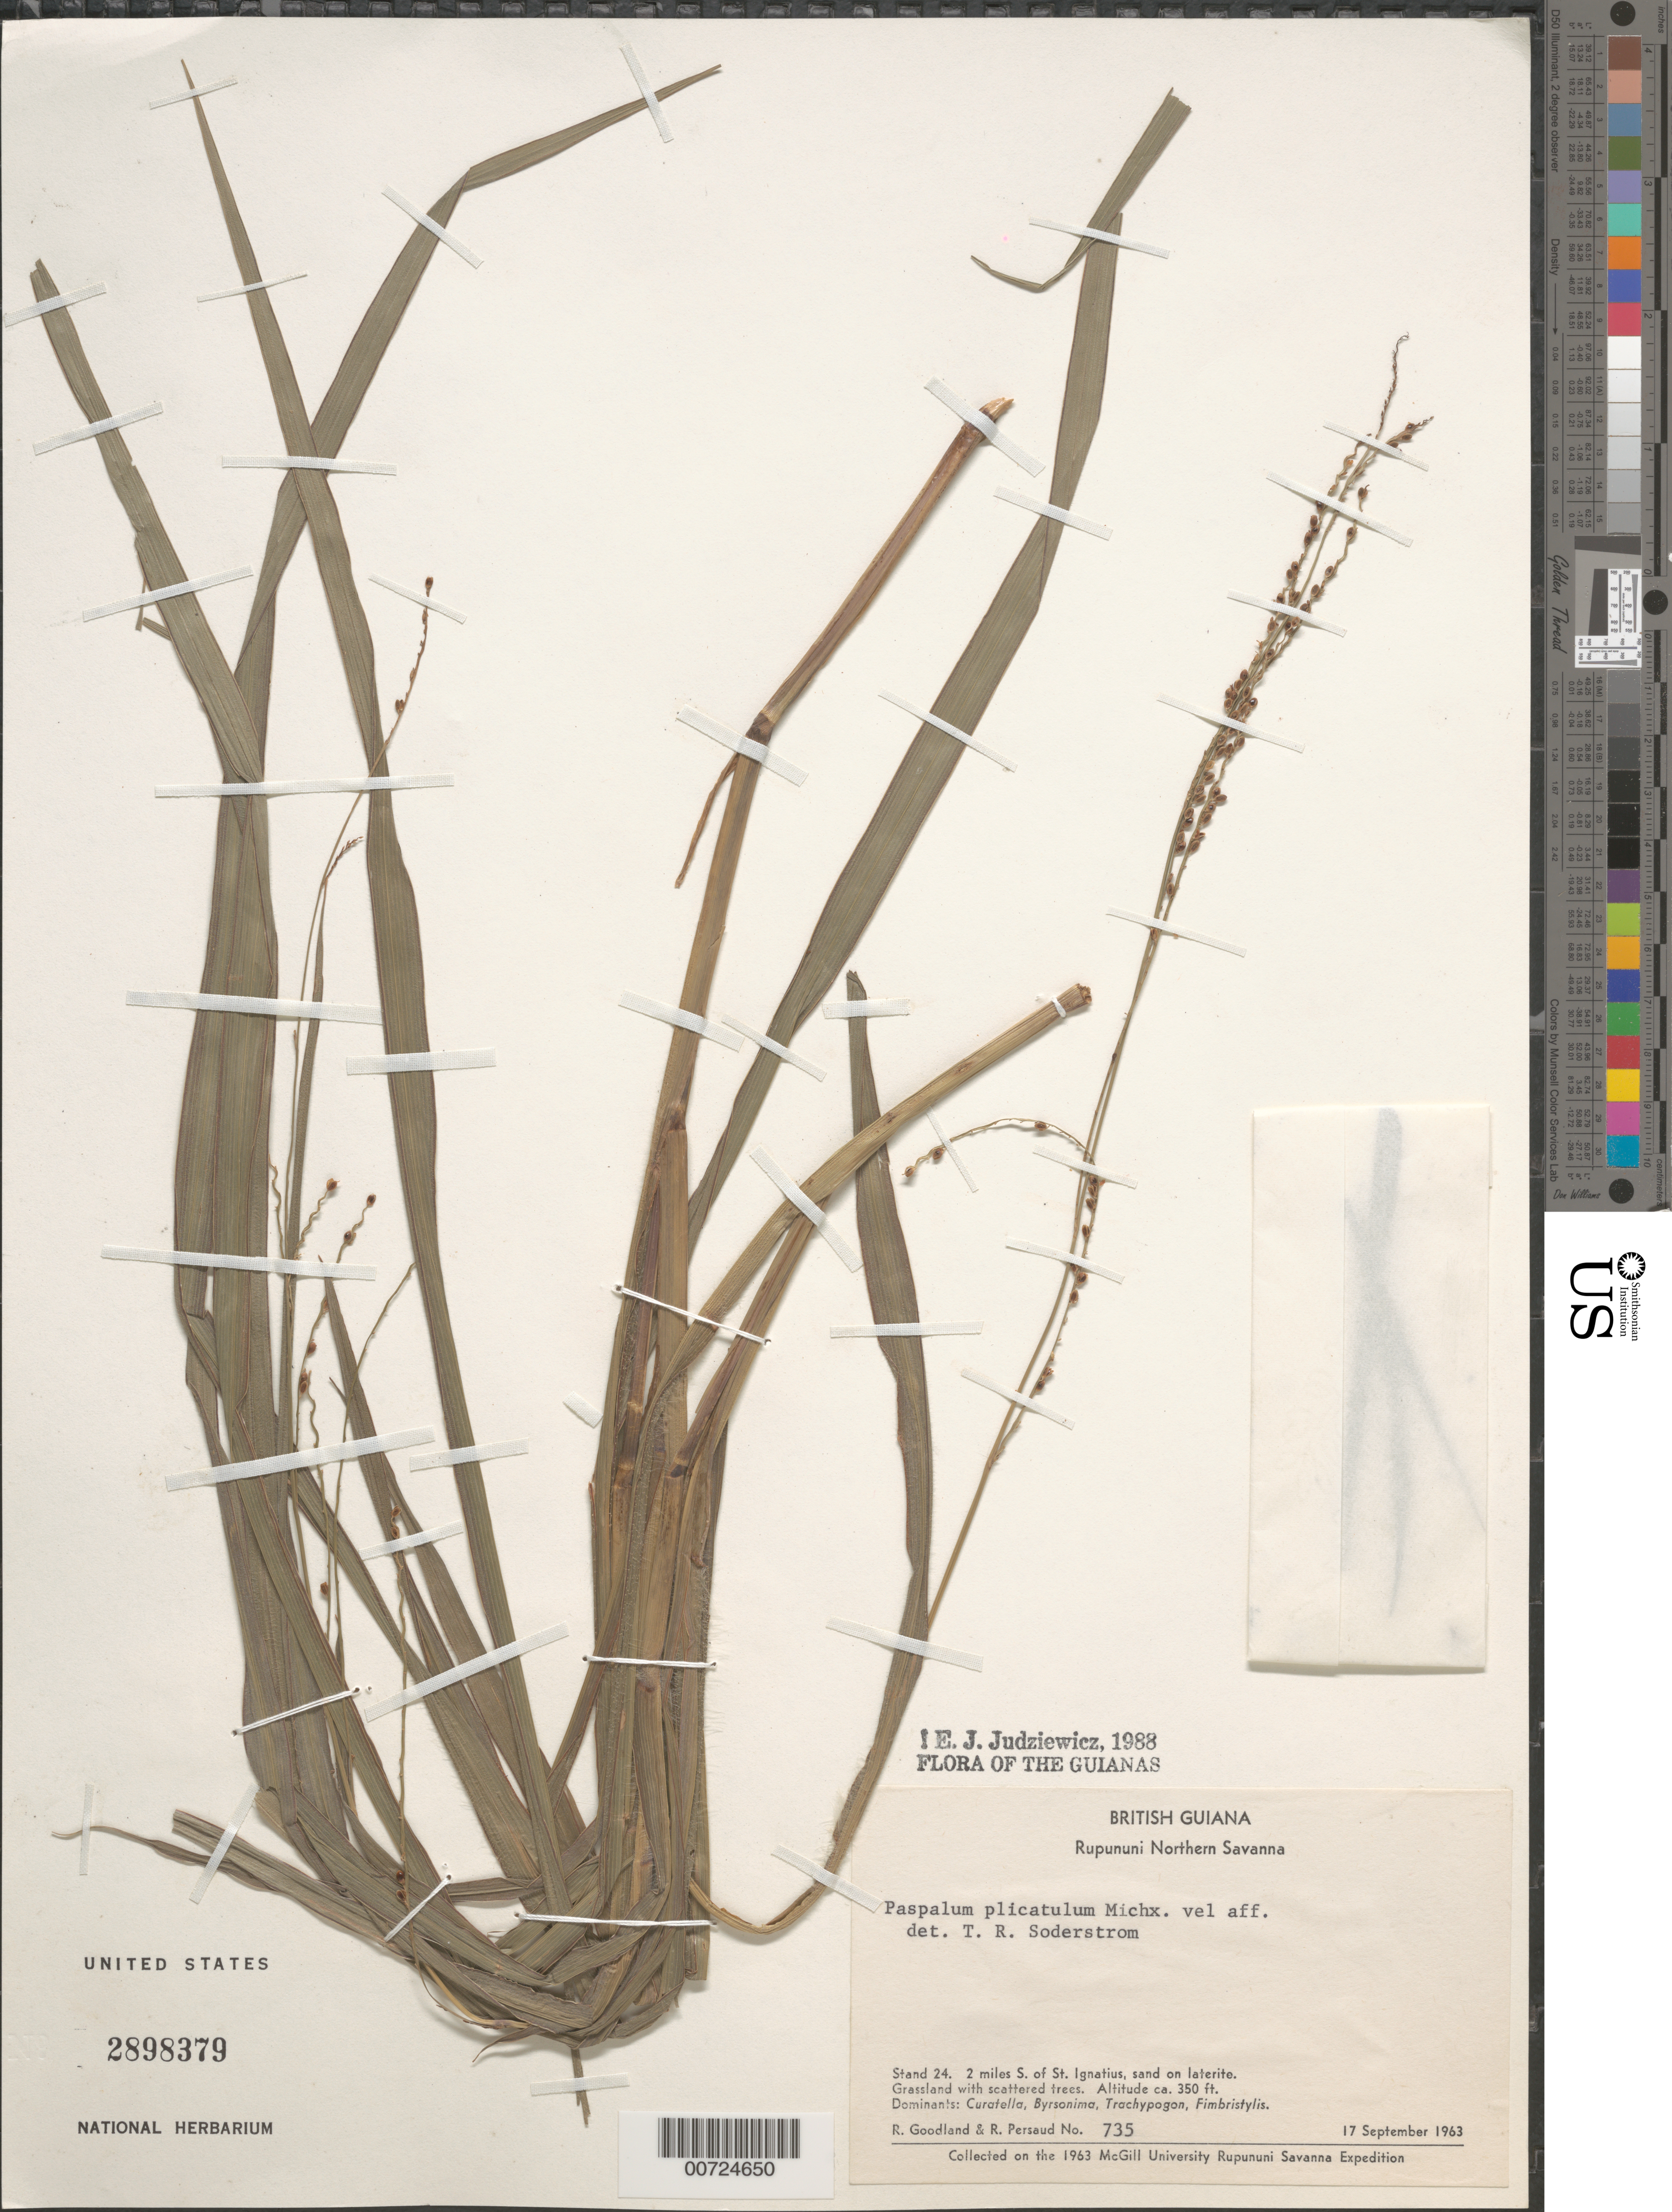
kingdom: Plantae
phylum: Tracheophyta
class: Liliopsida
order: Poales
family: Poaceae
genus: Paspalum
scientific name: Paspalum plicatulum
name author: Michx.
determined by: Judziewicz, E. J.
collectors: R. Goodland & R. Persaud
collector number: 735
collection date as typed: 17-Sep-63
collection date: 1963-09-17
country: Guyana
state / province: U. Takutu-U. Essequibo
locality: Rupununi Northern Savanna, St. Ignatius, 2 mi. S of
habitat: Sand on laterite. Grassland with scattered trees. Dominants: Curatella, Byrsonima, Trachypogon, Fimbristylis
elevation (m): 107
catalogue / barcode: US 2898379